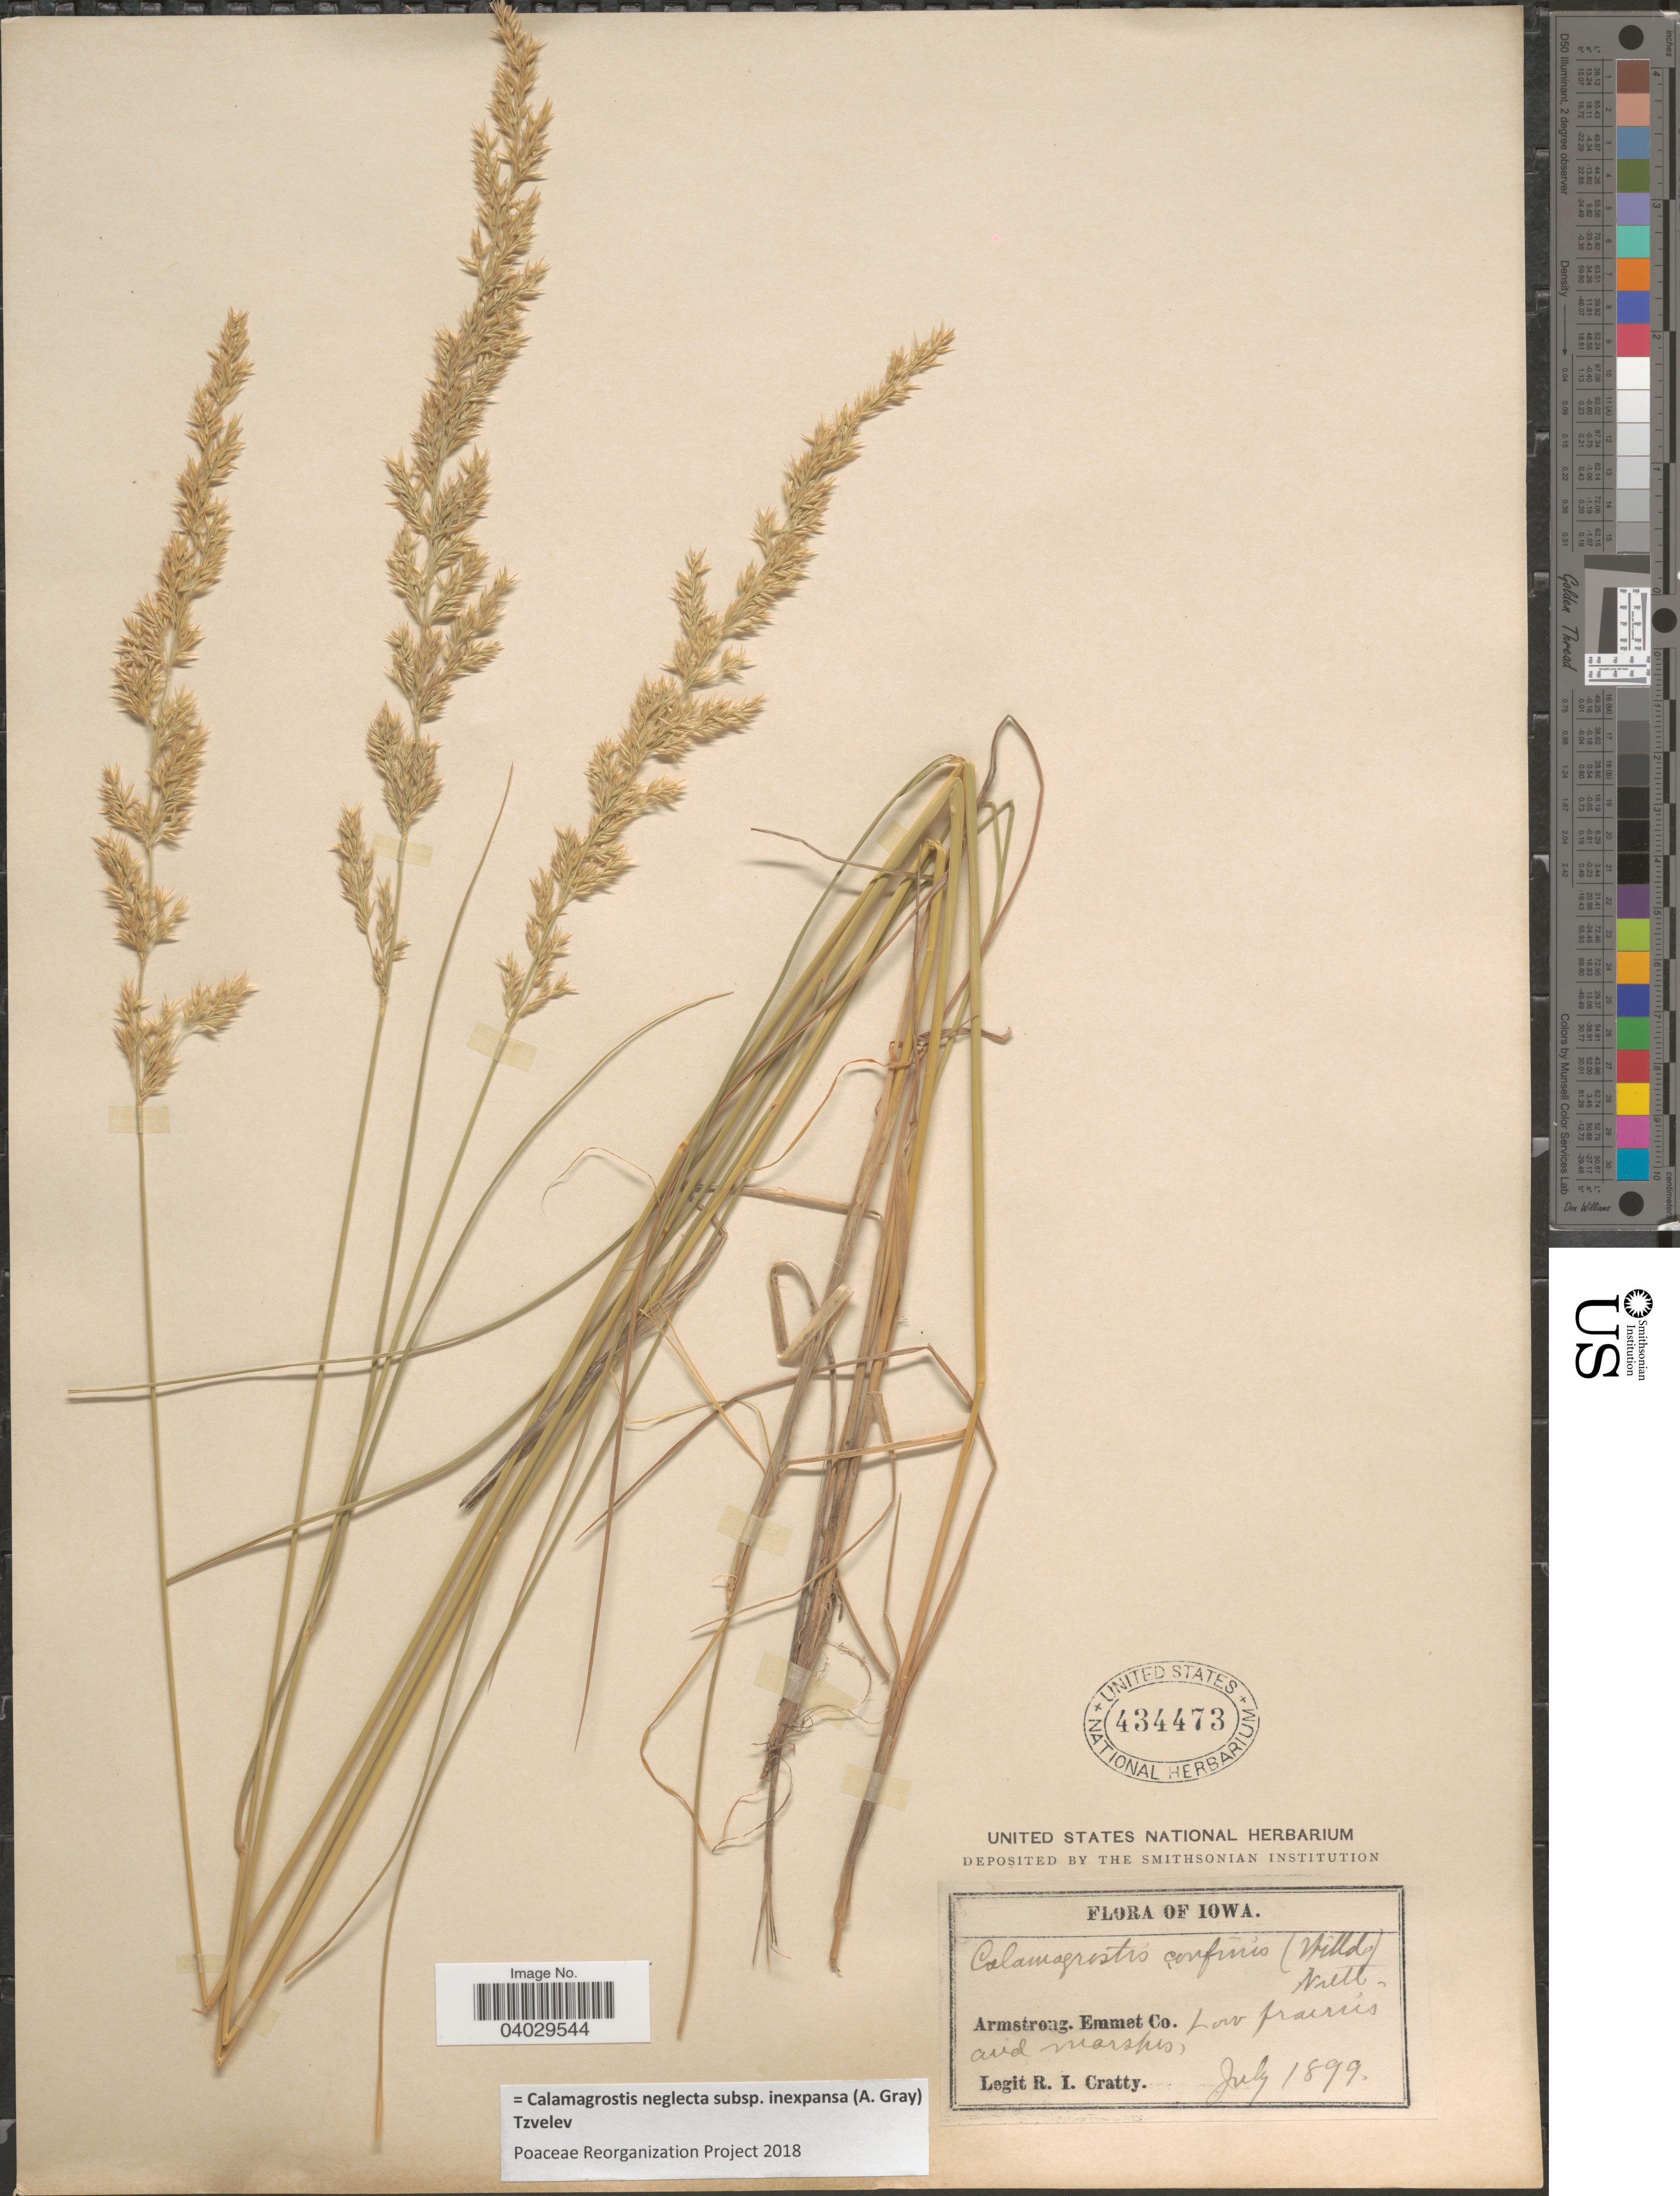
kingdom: Plantae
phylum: Tracheophyta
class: Liliopsida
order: Poales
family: Poaceae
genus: Calamagrostis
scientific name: Calamagrostis neglecta subsp. inexpansa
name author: (A. Gray) Tzvelev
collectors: R. Cratty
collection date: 1899-07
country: United States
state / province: Iowa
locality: Armstrong. Emmet Co.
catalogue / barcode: US 434473